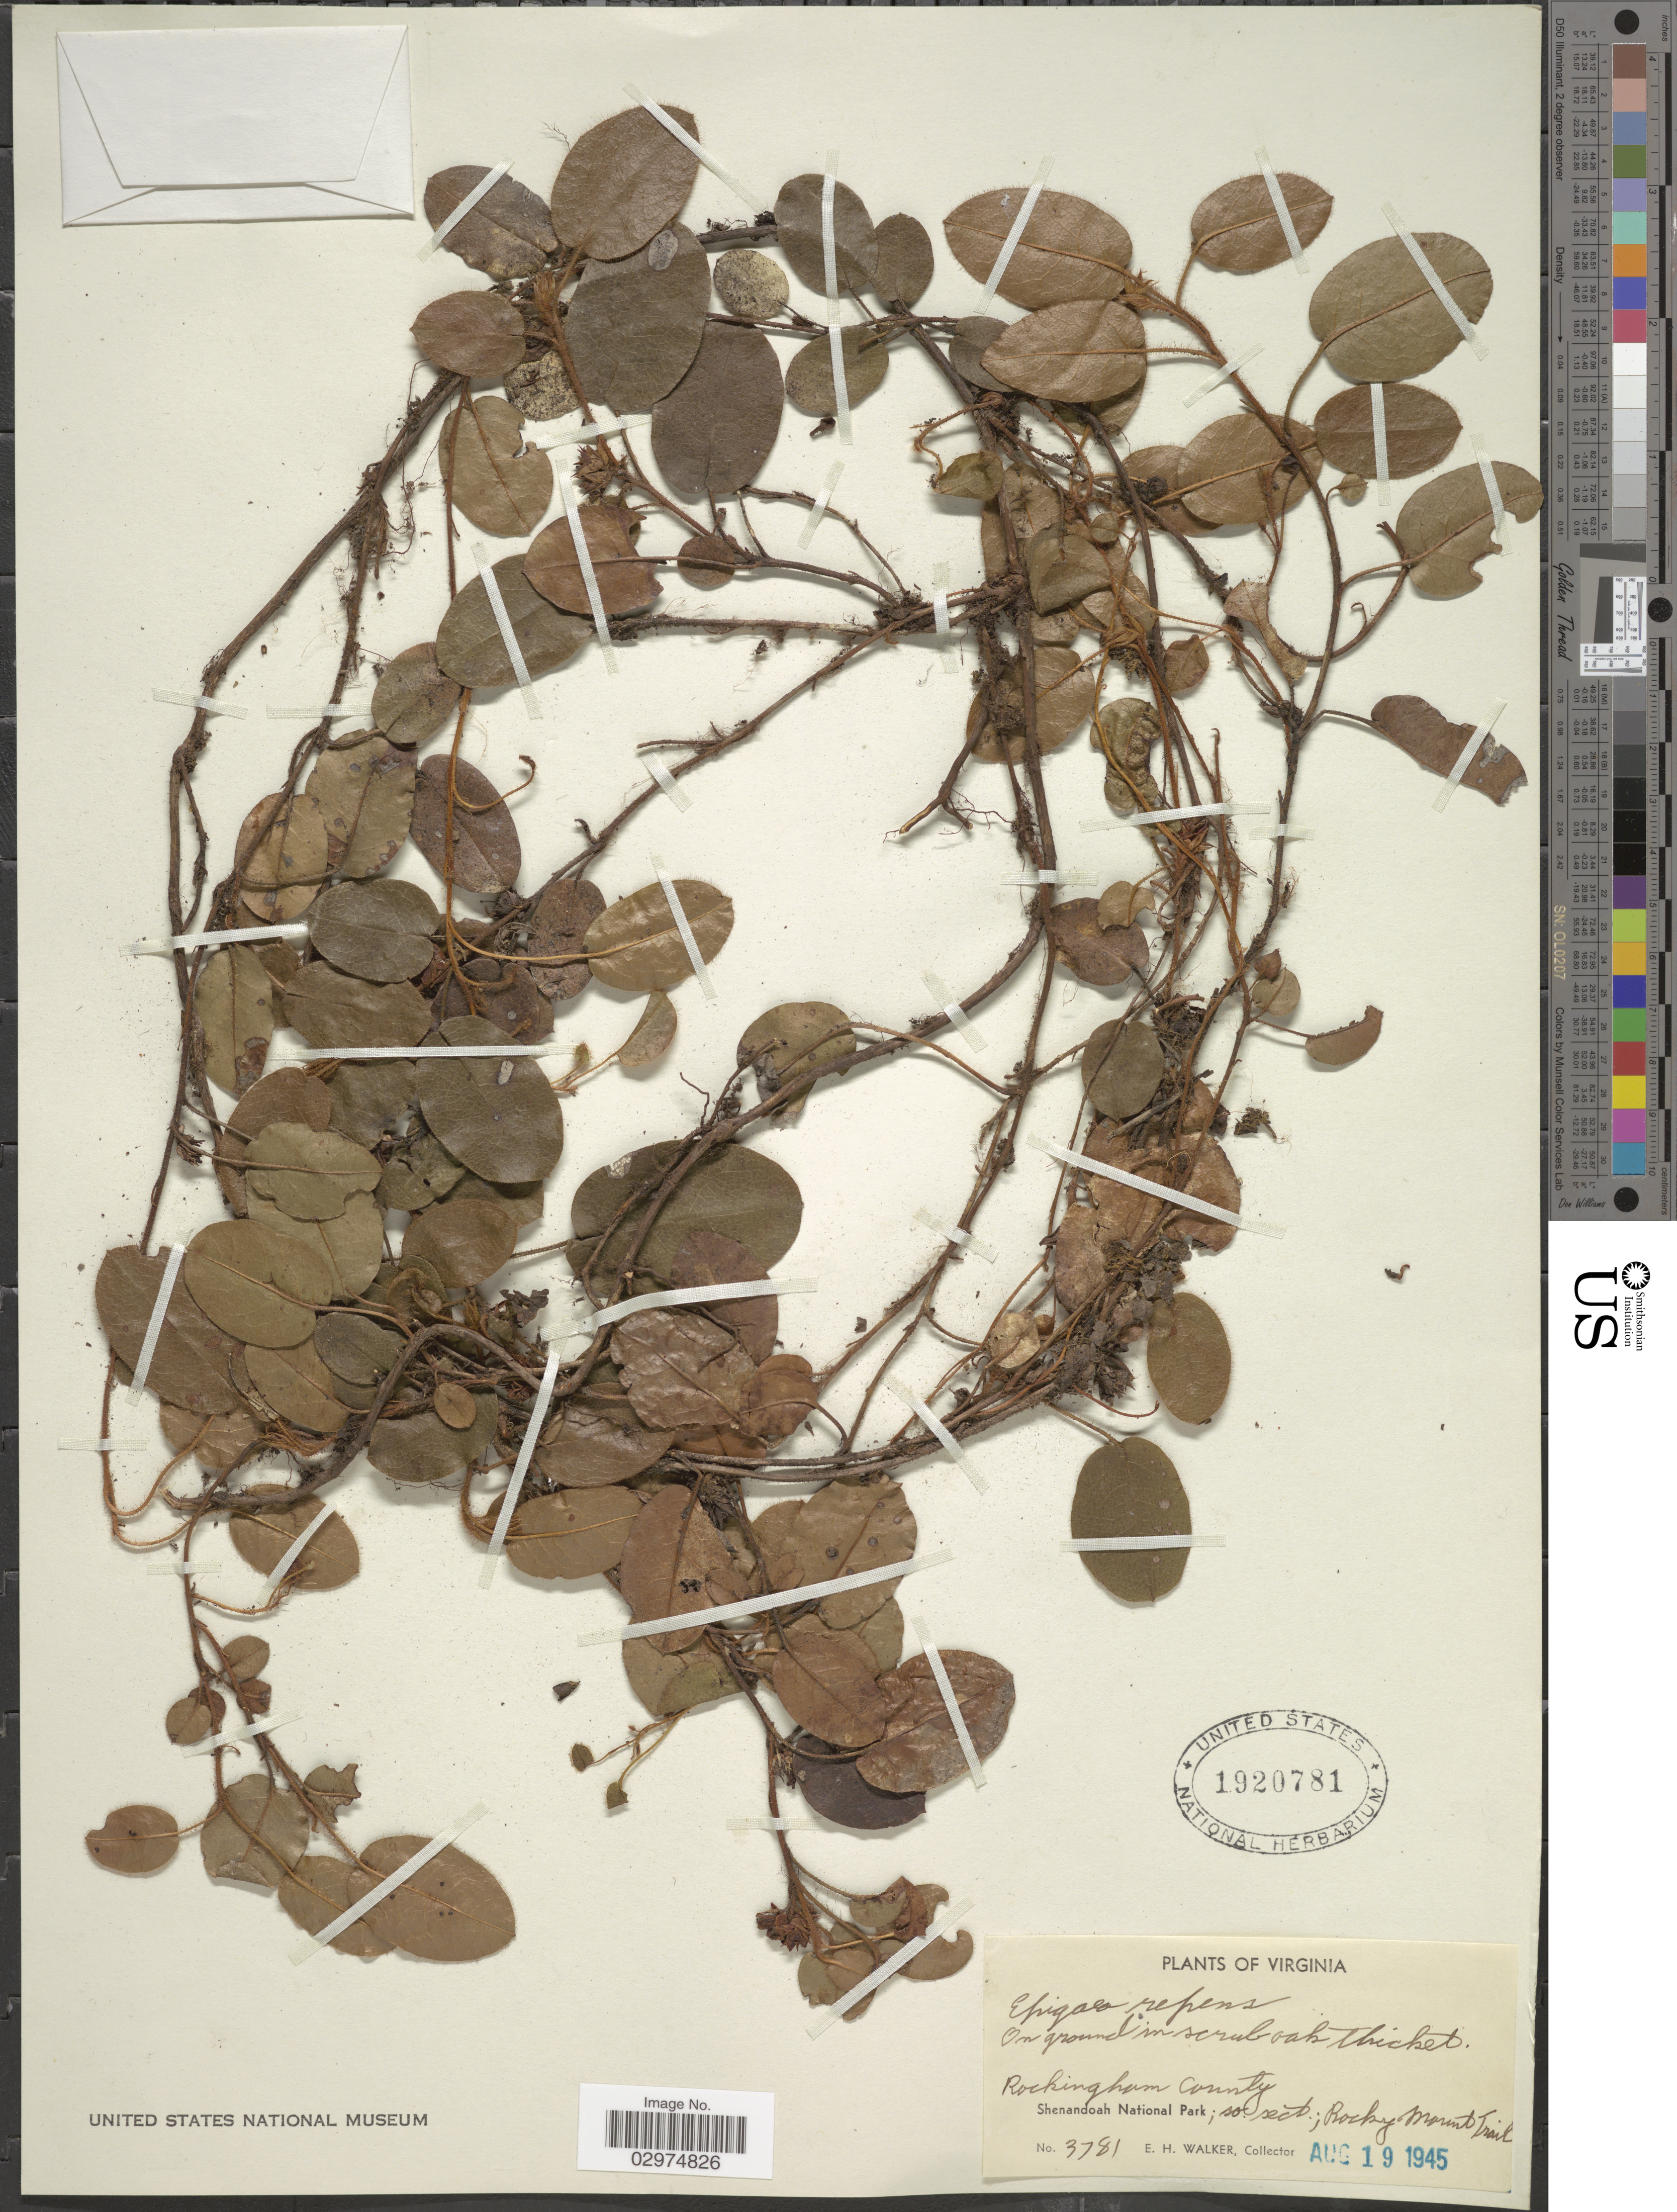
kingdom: Plantae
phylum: Tracheophyta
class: Magnoliopsida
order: Ericales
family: Ericaceae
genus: Epigaea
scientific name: Epigaea repens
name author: L.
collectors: E. H. Walker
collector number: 3781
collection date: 1945-08-19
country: United States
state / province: Virginia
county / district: Rockingham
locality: Shenandoah National Park, so. sect., Rocky Mount Trail.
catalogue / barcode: US 1920781